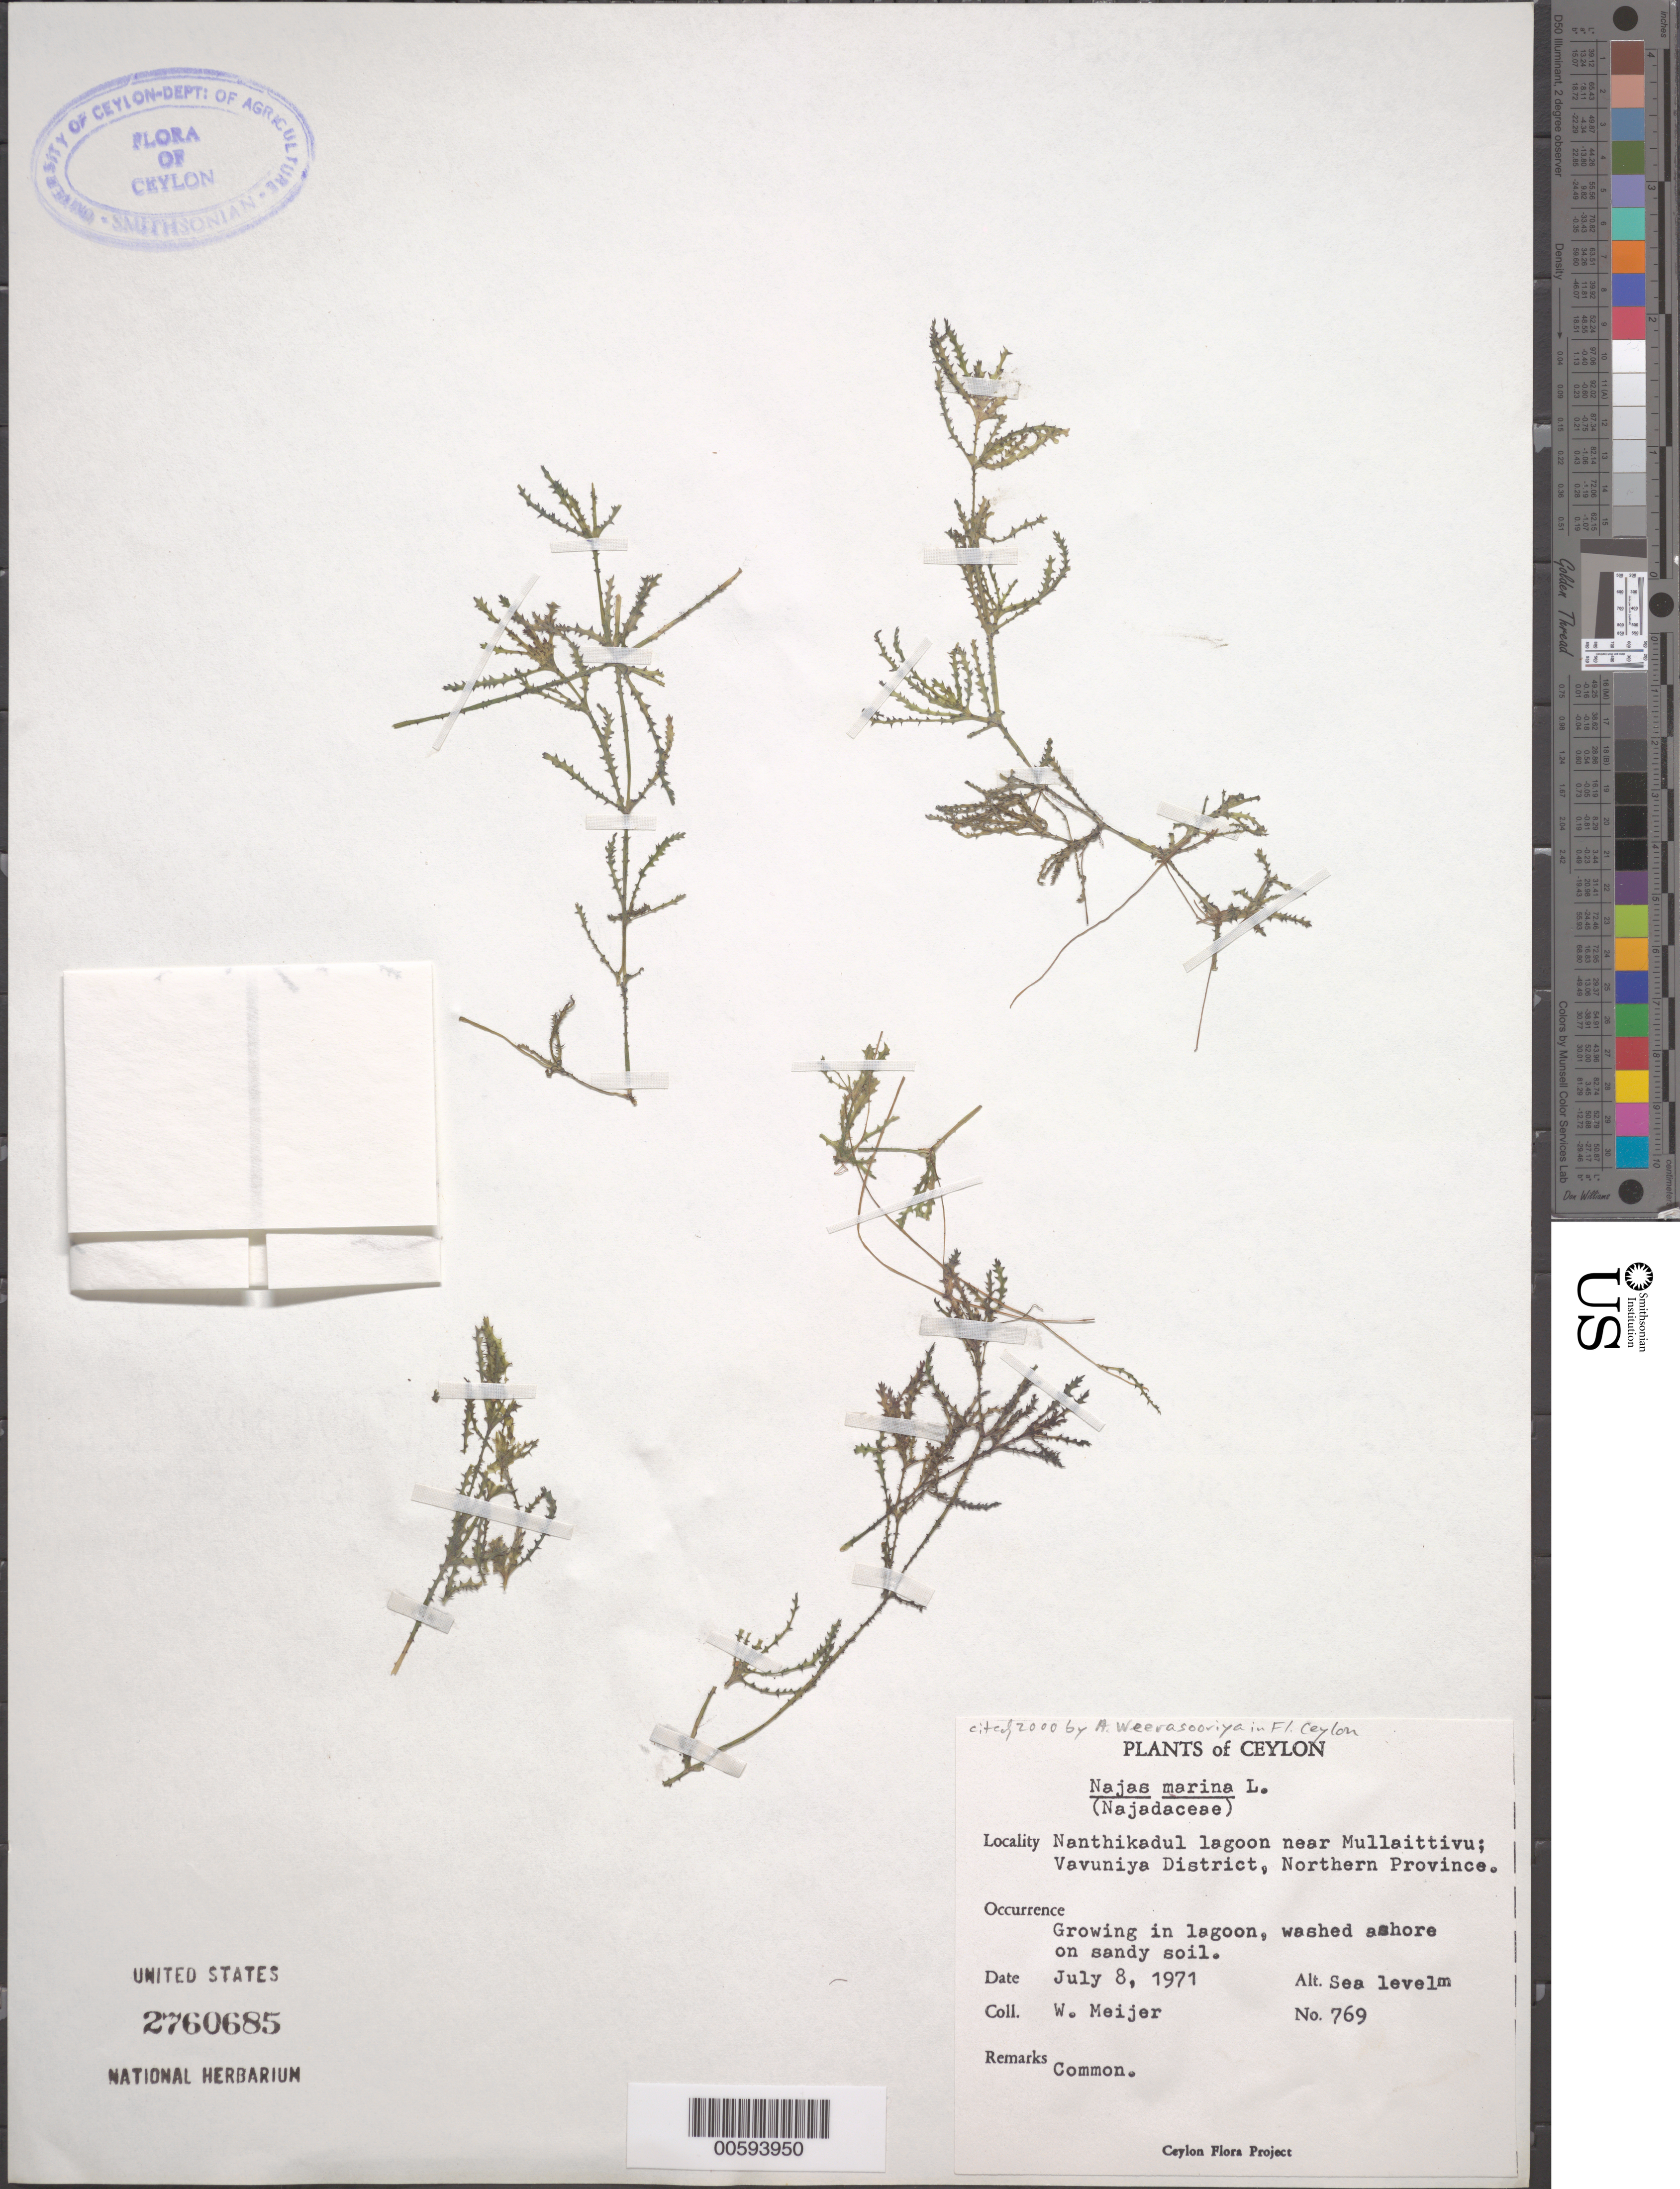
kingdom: Plantae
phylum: Tracheophyta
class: Liliopsida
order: Alismatales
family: Hydrocharitaceae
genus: Najas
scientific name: Najas marina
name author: L.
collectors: W. Meijer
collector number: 769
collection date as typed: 08 Jul 1971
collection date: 1971-07-08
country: Sri Lanka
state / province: Northern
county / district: Vavuniya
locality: Nanthikadul, near Mullaittivu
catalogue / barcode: US 2760685